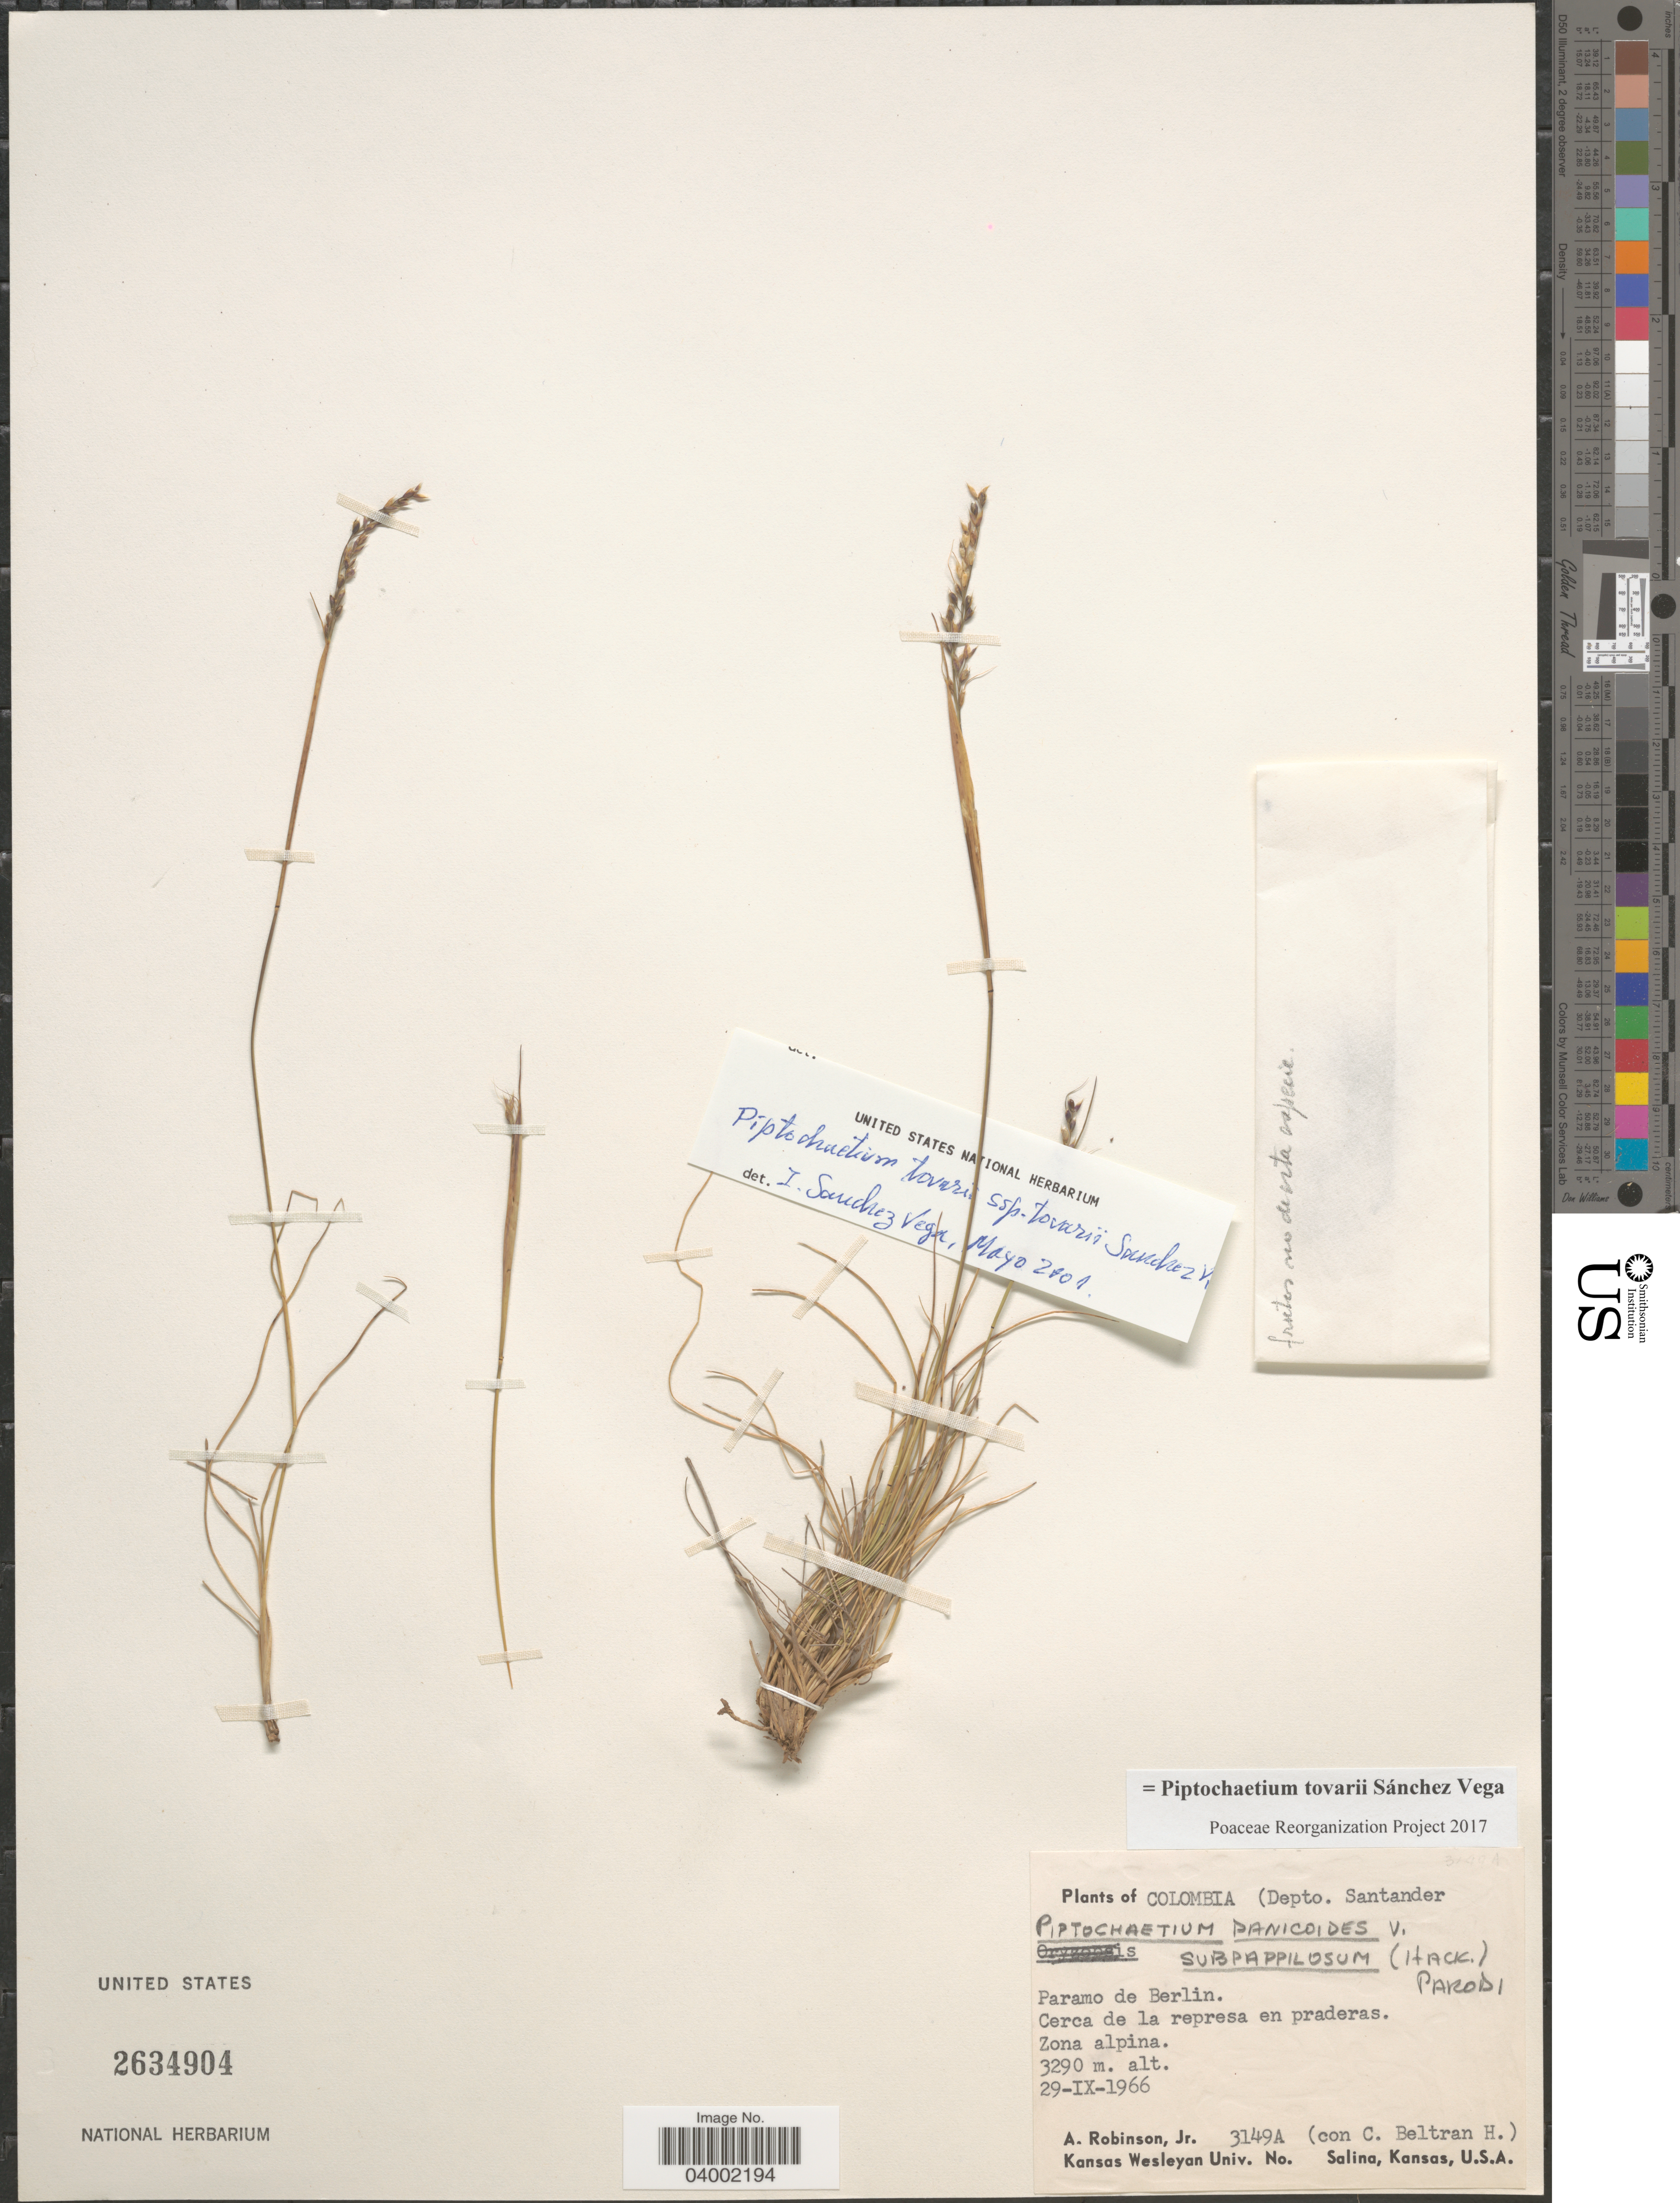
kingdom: Plantae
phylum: Tracheophyta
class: Liliopsida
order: Poales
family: Poaceae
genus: Piptochaetium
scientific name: Piptochaetium tovarii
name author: Sánchez Vega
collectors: A. Robinson Jr. & H. Beltran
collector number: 3149A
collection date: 1966-09-29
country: Colombia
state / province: Santander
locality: Depto. Santander. Paramo de Berlin. Cerca de la represa en praderas. Zone alpina.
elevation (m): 3290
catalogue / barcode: US 2634904